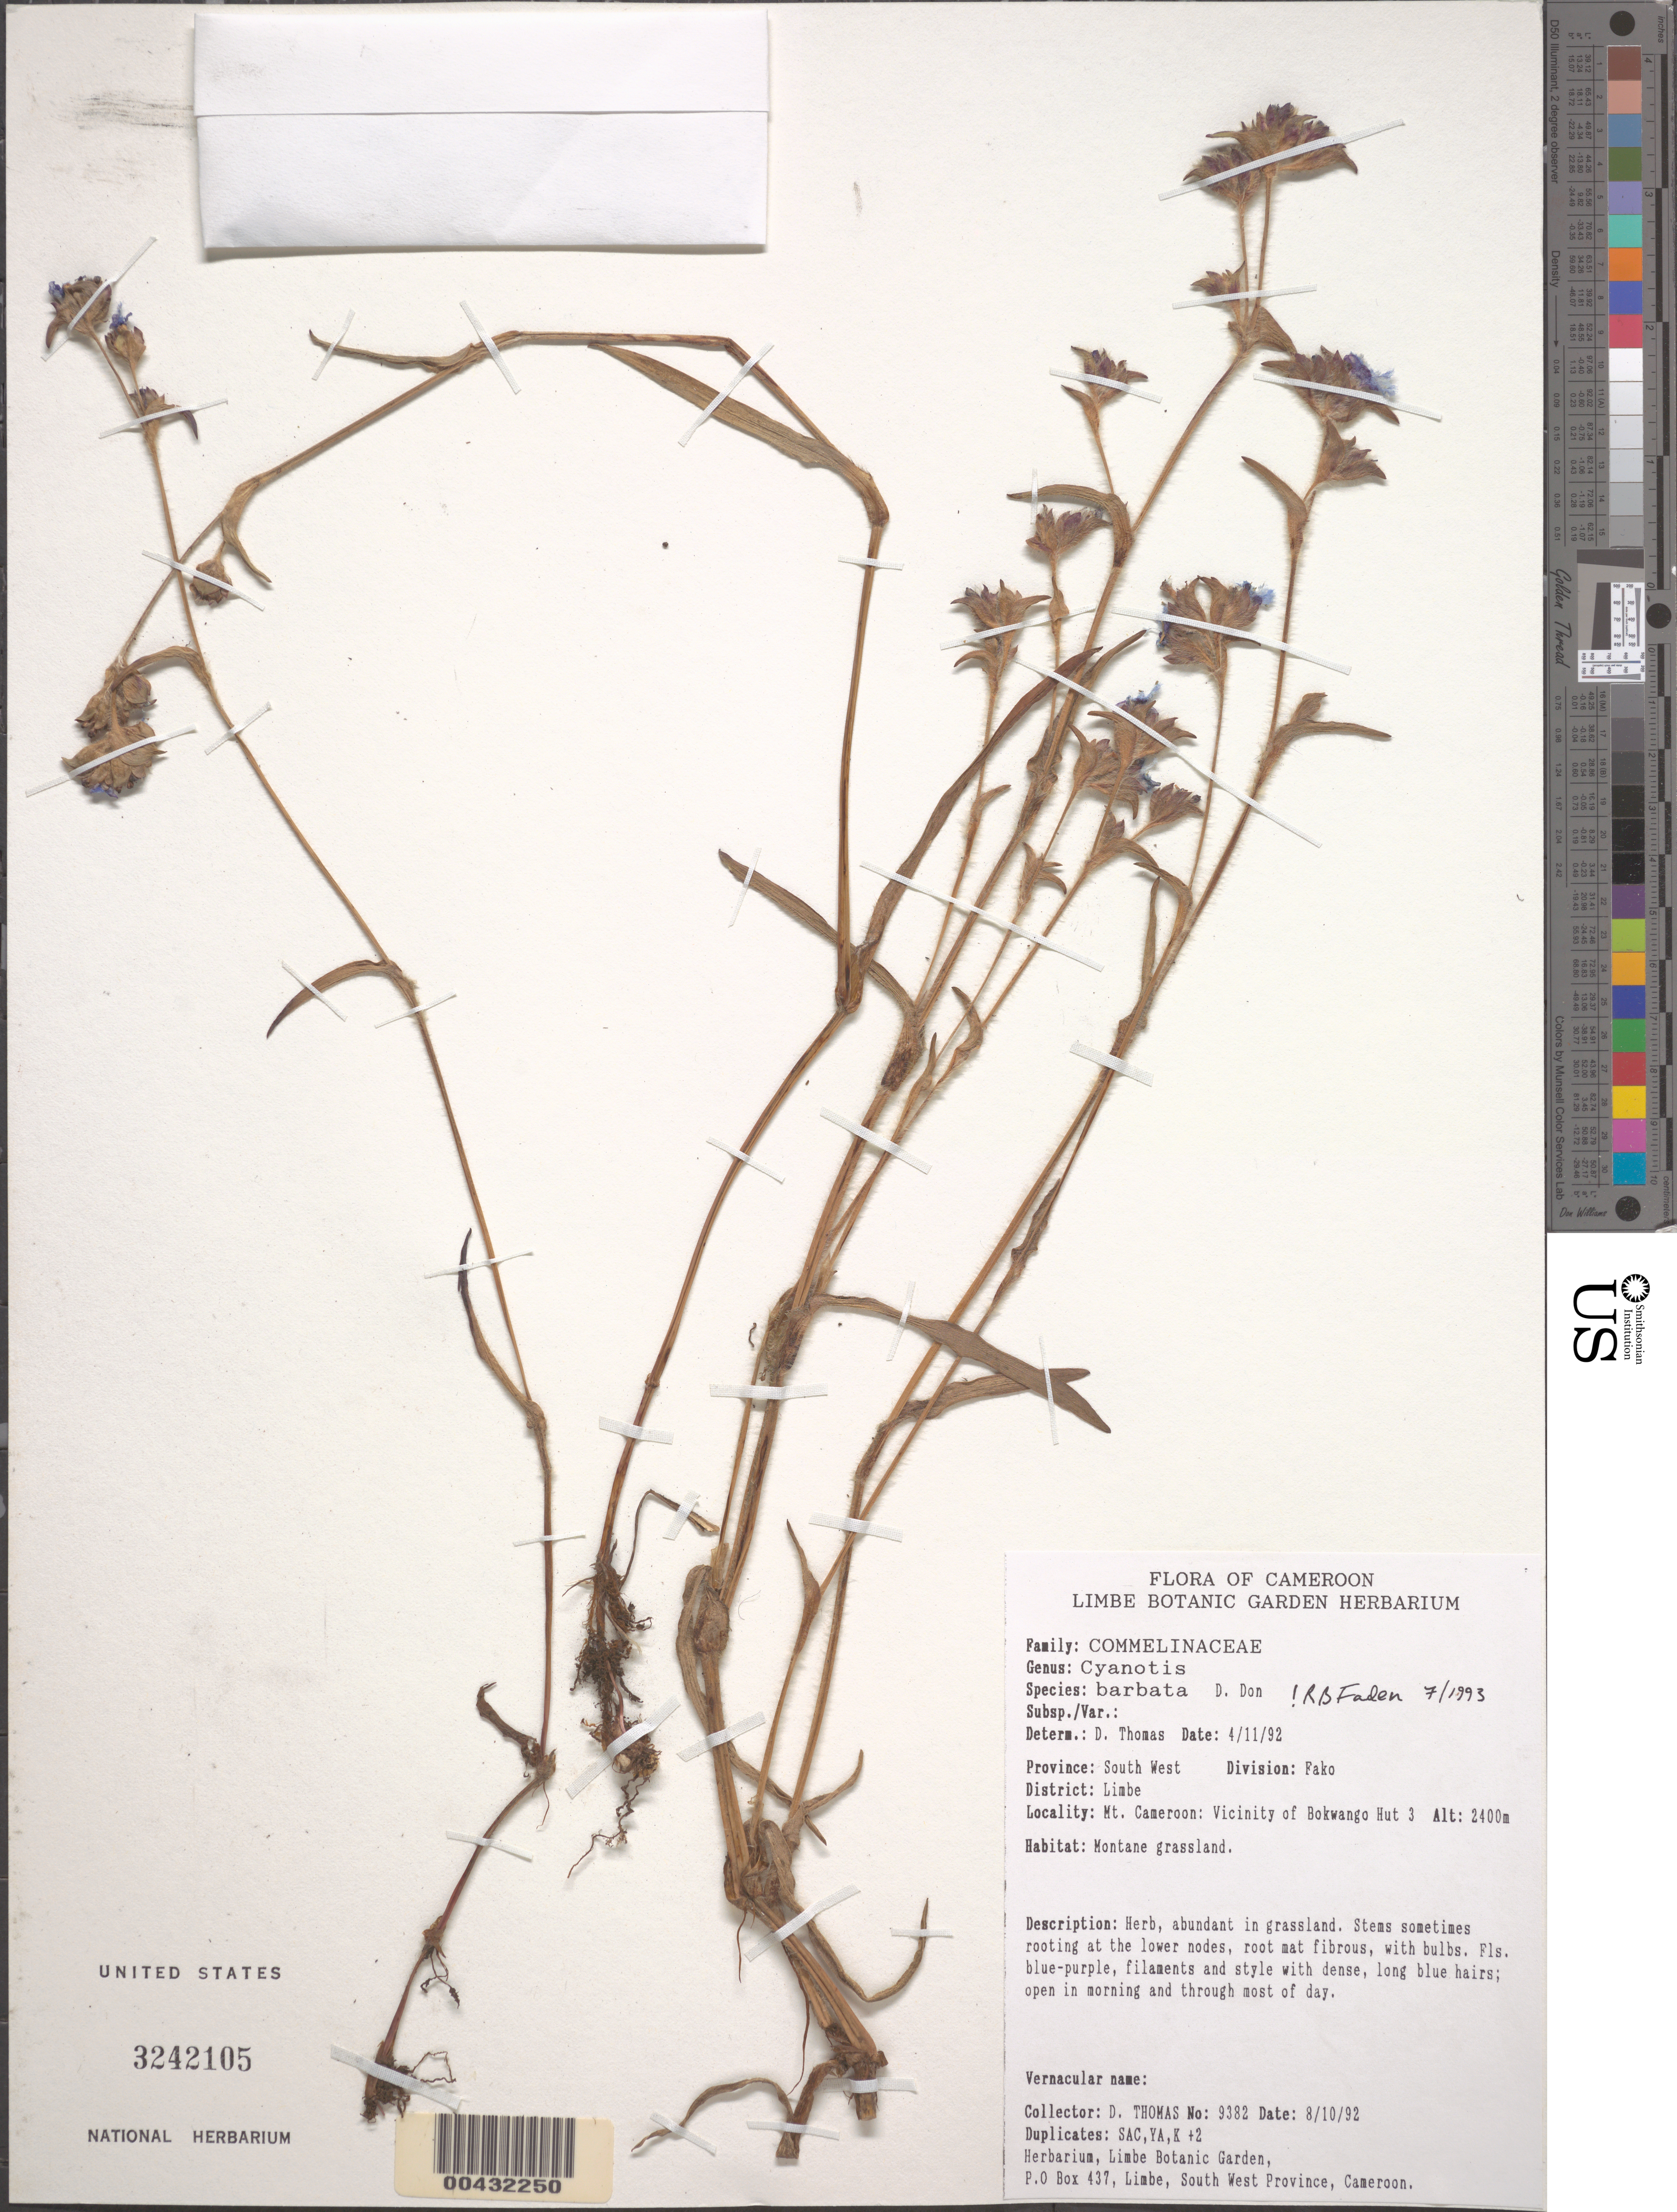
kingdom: Plantae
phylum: Tracheophyta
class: Liliopsida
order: Commelinales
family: Commelinaceae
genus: Cyanotis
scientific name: Cyanotis barbata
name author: D. Don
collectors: D. Thomas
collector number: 9382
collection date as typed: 08 Oct 1992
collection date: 1992-10-08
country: Cameroon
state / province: Sud-Ouest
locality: Fako, limbe, mt cameroon, bokwango hut 3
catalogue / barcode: US 3242105